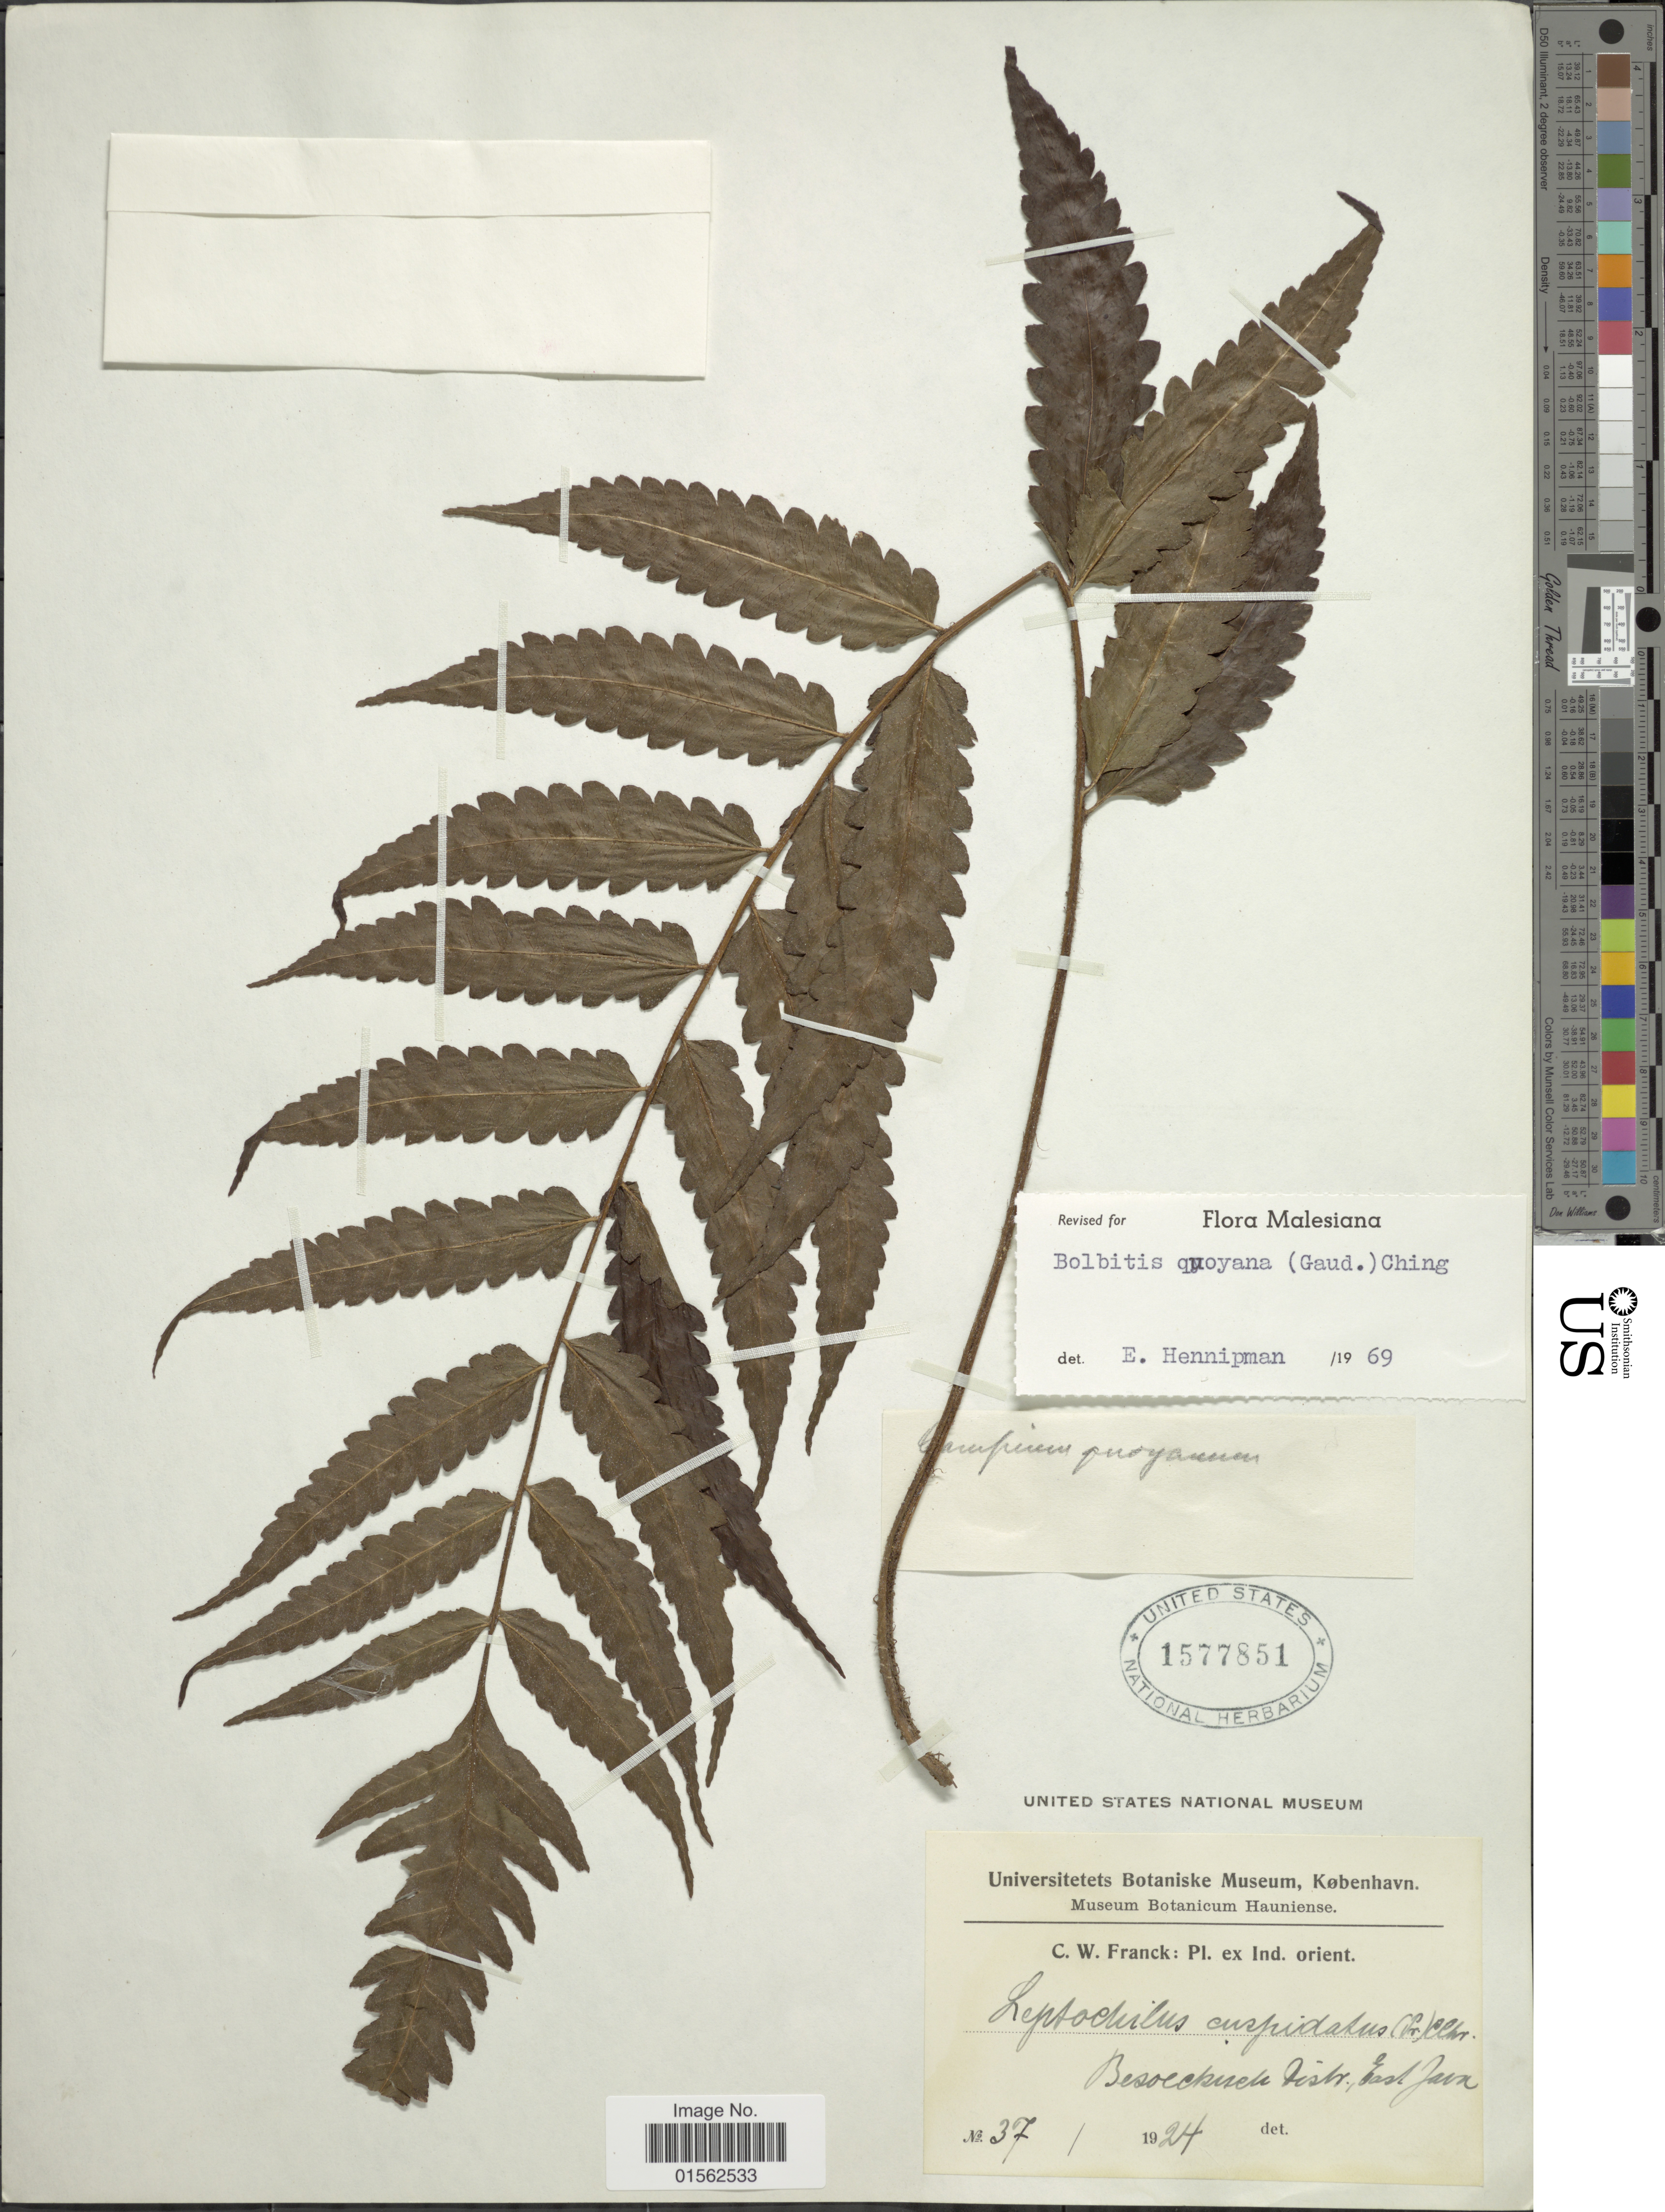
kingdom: Plantae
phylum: Tracheophyta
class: Polypodiopsida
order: Polypodiales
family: Dryopteridaceae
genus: Bolbitis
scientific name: Bolbitis quoyana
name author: (Gaudich.) Ching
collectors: C. Franck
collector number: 37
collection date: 1924-01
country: Indonesia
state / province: Java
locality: Besoeckisek Distr, East Java [interpreted]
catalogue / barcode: US 1577851